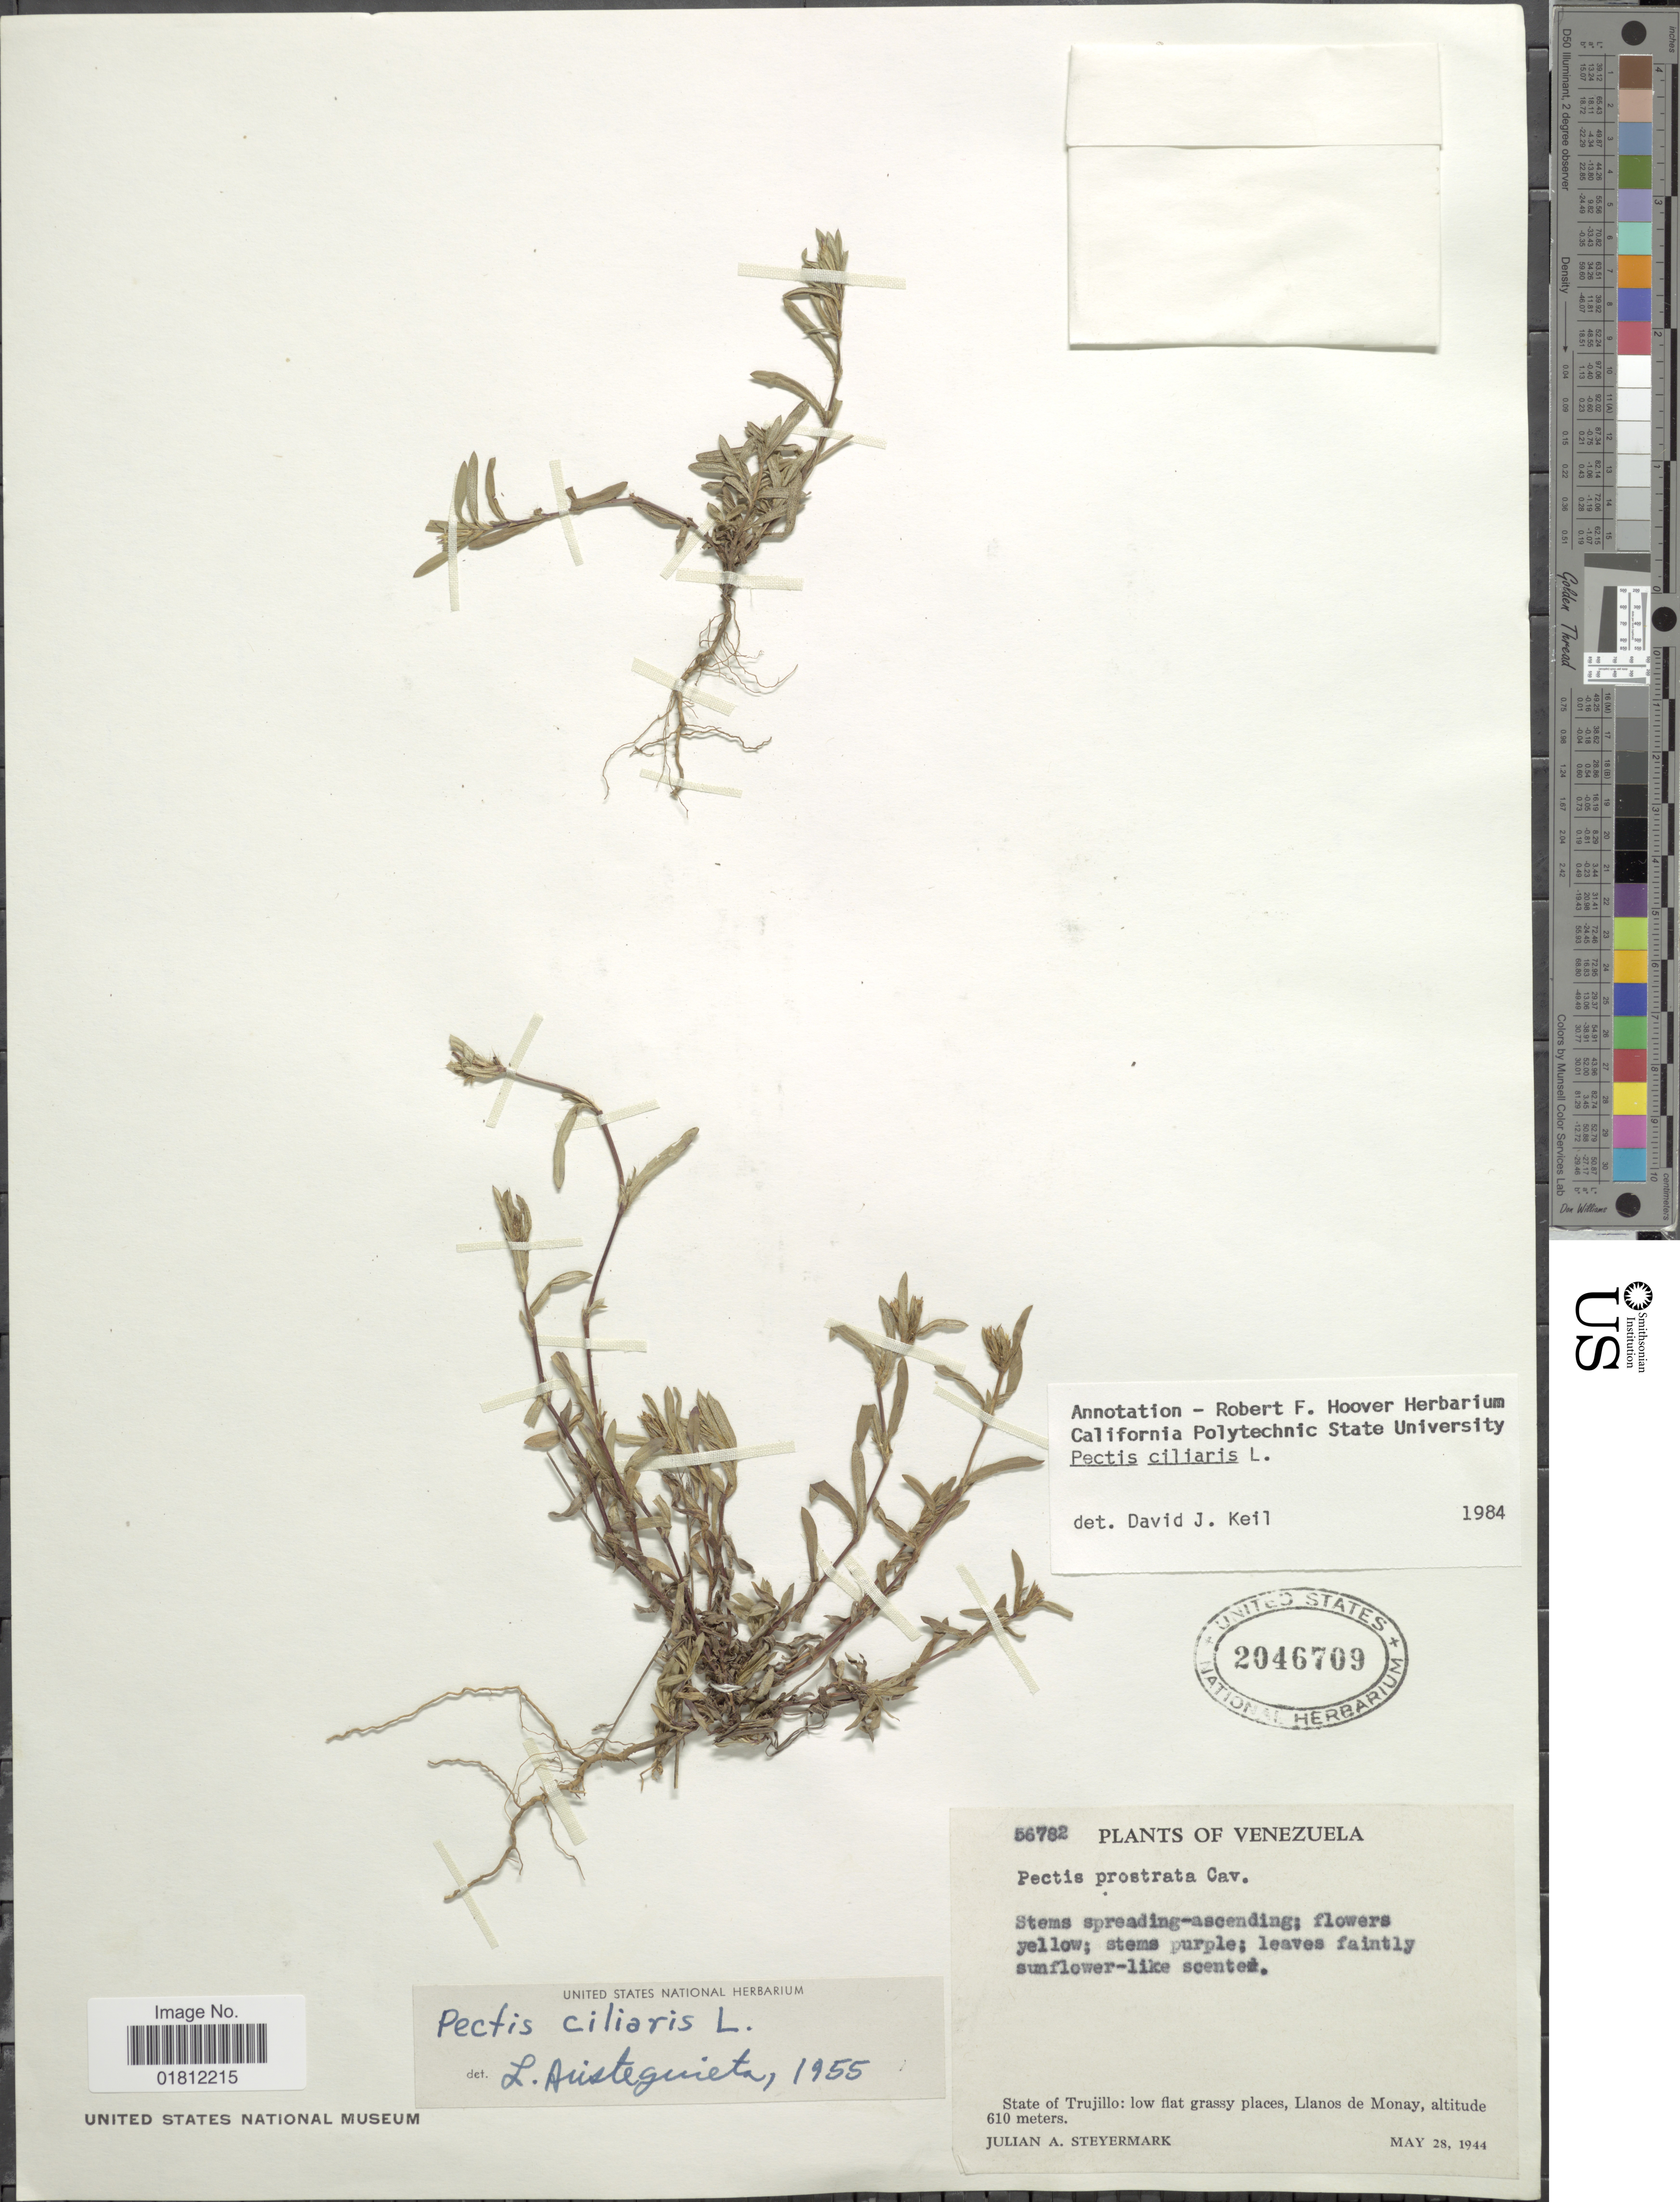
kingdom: Plantae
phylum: Tracheophyta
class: Magnoliopsida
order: Asterales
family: Asteraceae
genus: Pectis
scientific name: Pectis ciliaris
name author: L.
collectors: J. Steyermark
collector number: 56782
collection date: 1944-05-28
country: Venezuela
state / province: Trujillo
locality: State of Trujillo: low fat grassy places, Llanos de Monay.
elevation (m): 610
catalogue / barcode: US 2046709